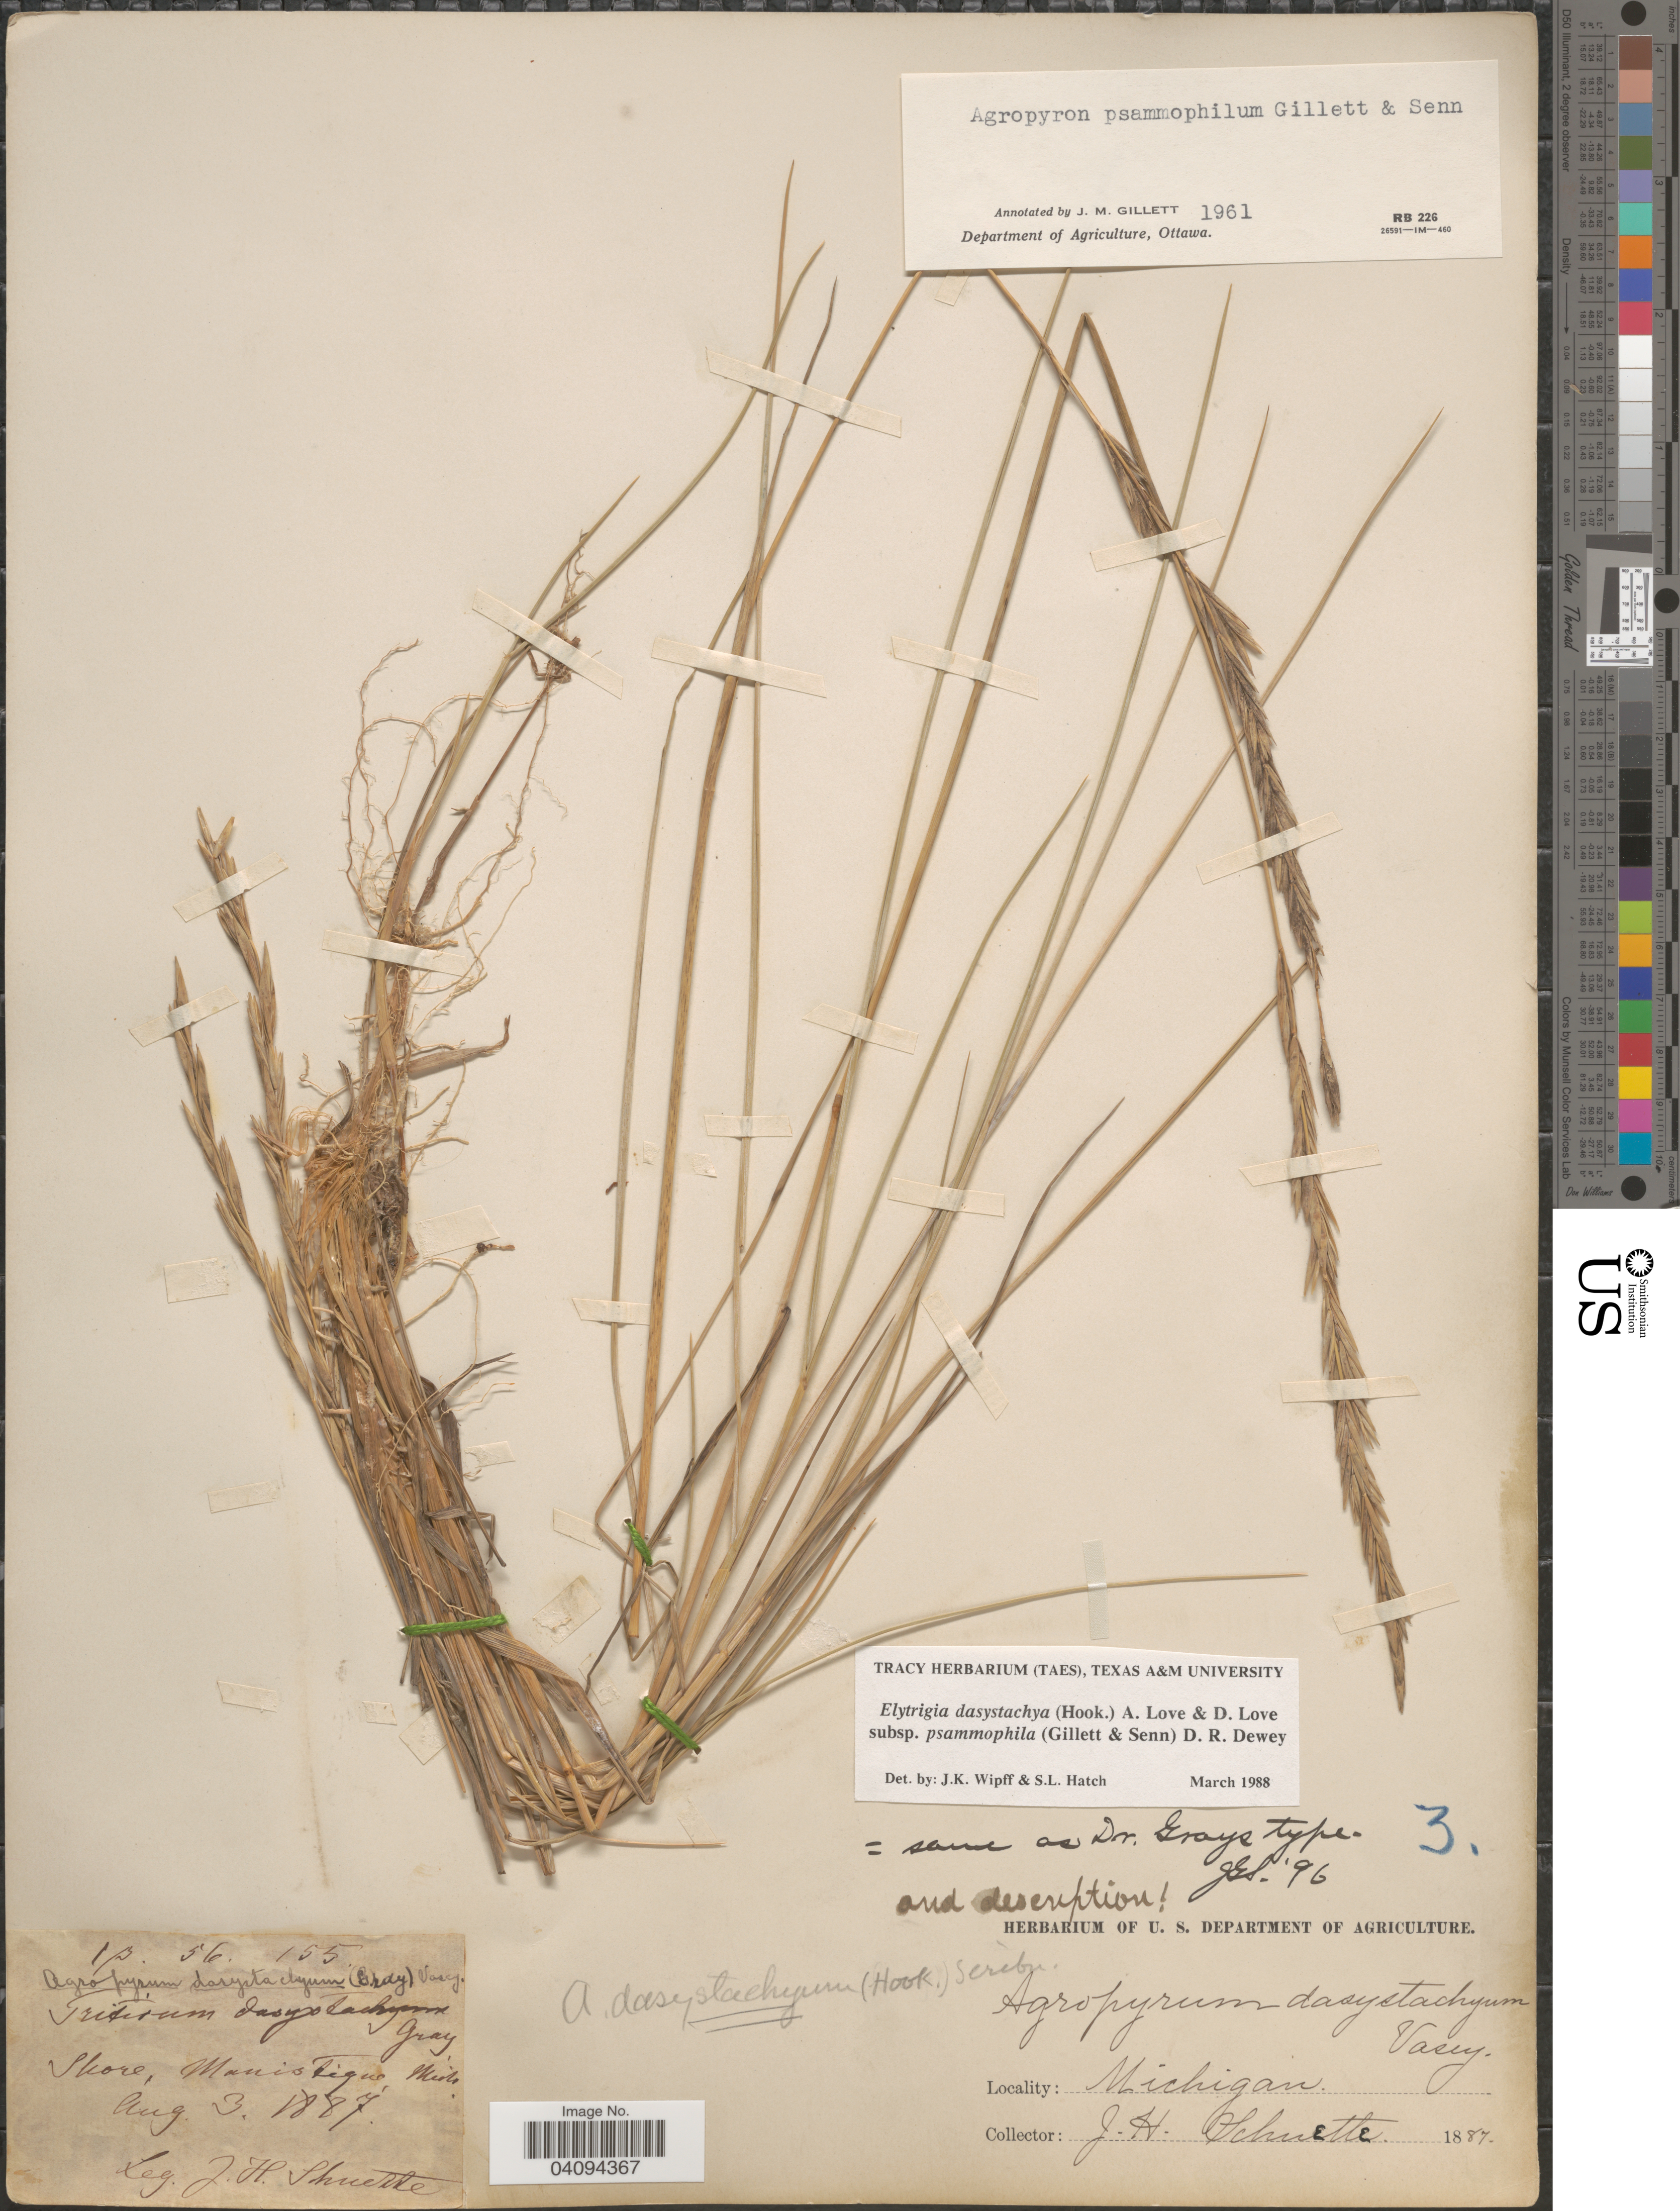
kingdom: Plantae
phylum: Tracheophyta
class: Liliopsida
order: Poales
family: Poaceae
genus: Elymus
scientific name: Elymus lanceolatus subsp. psammophilus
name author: (J.M. Gillett & H. Senn) Á. Löve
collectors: J. H. Schuette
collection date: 1887-08-03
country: United States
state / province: Michigan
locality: Shore, Manistique.